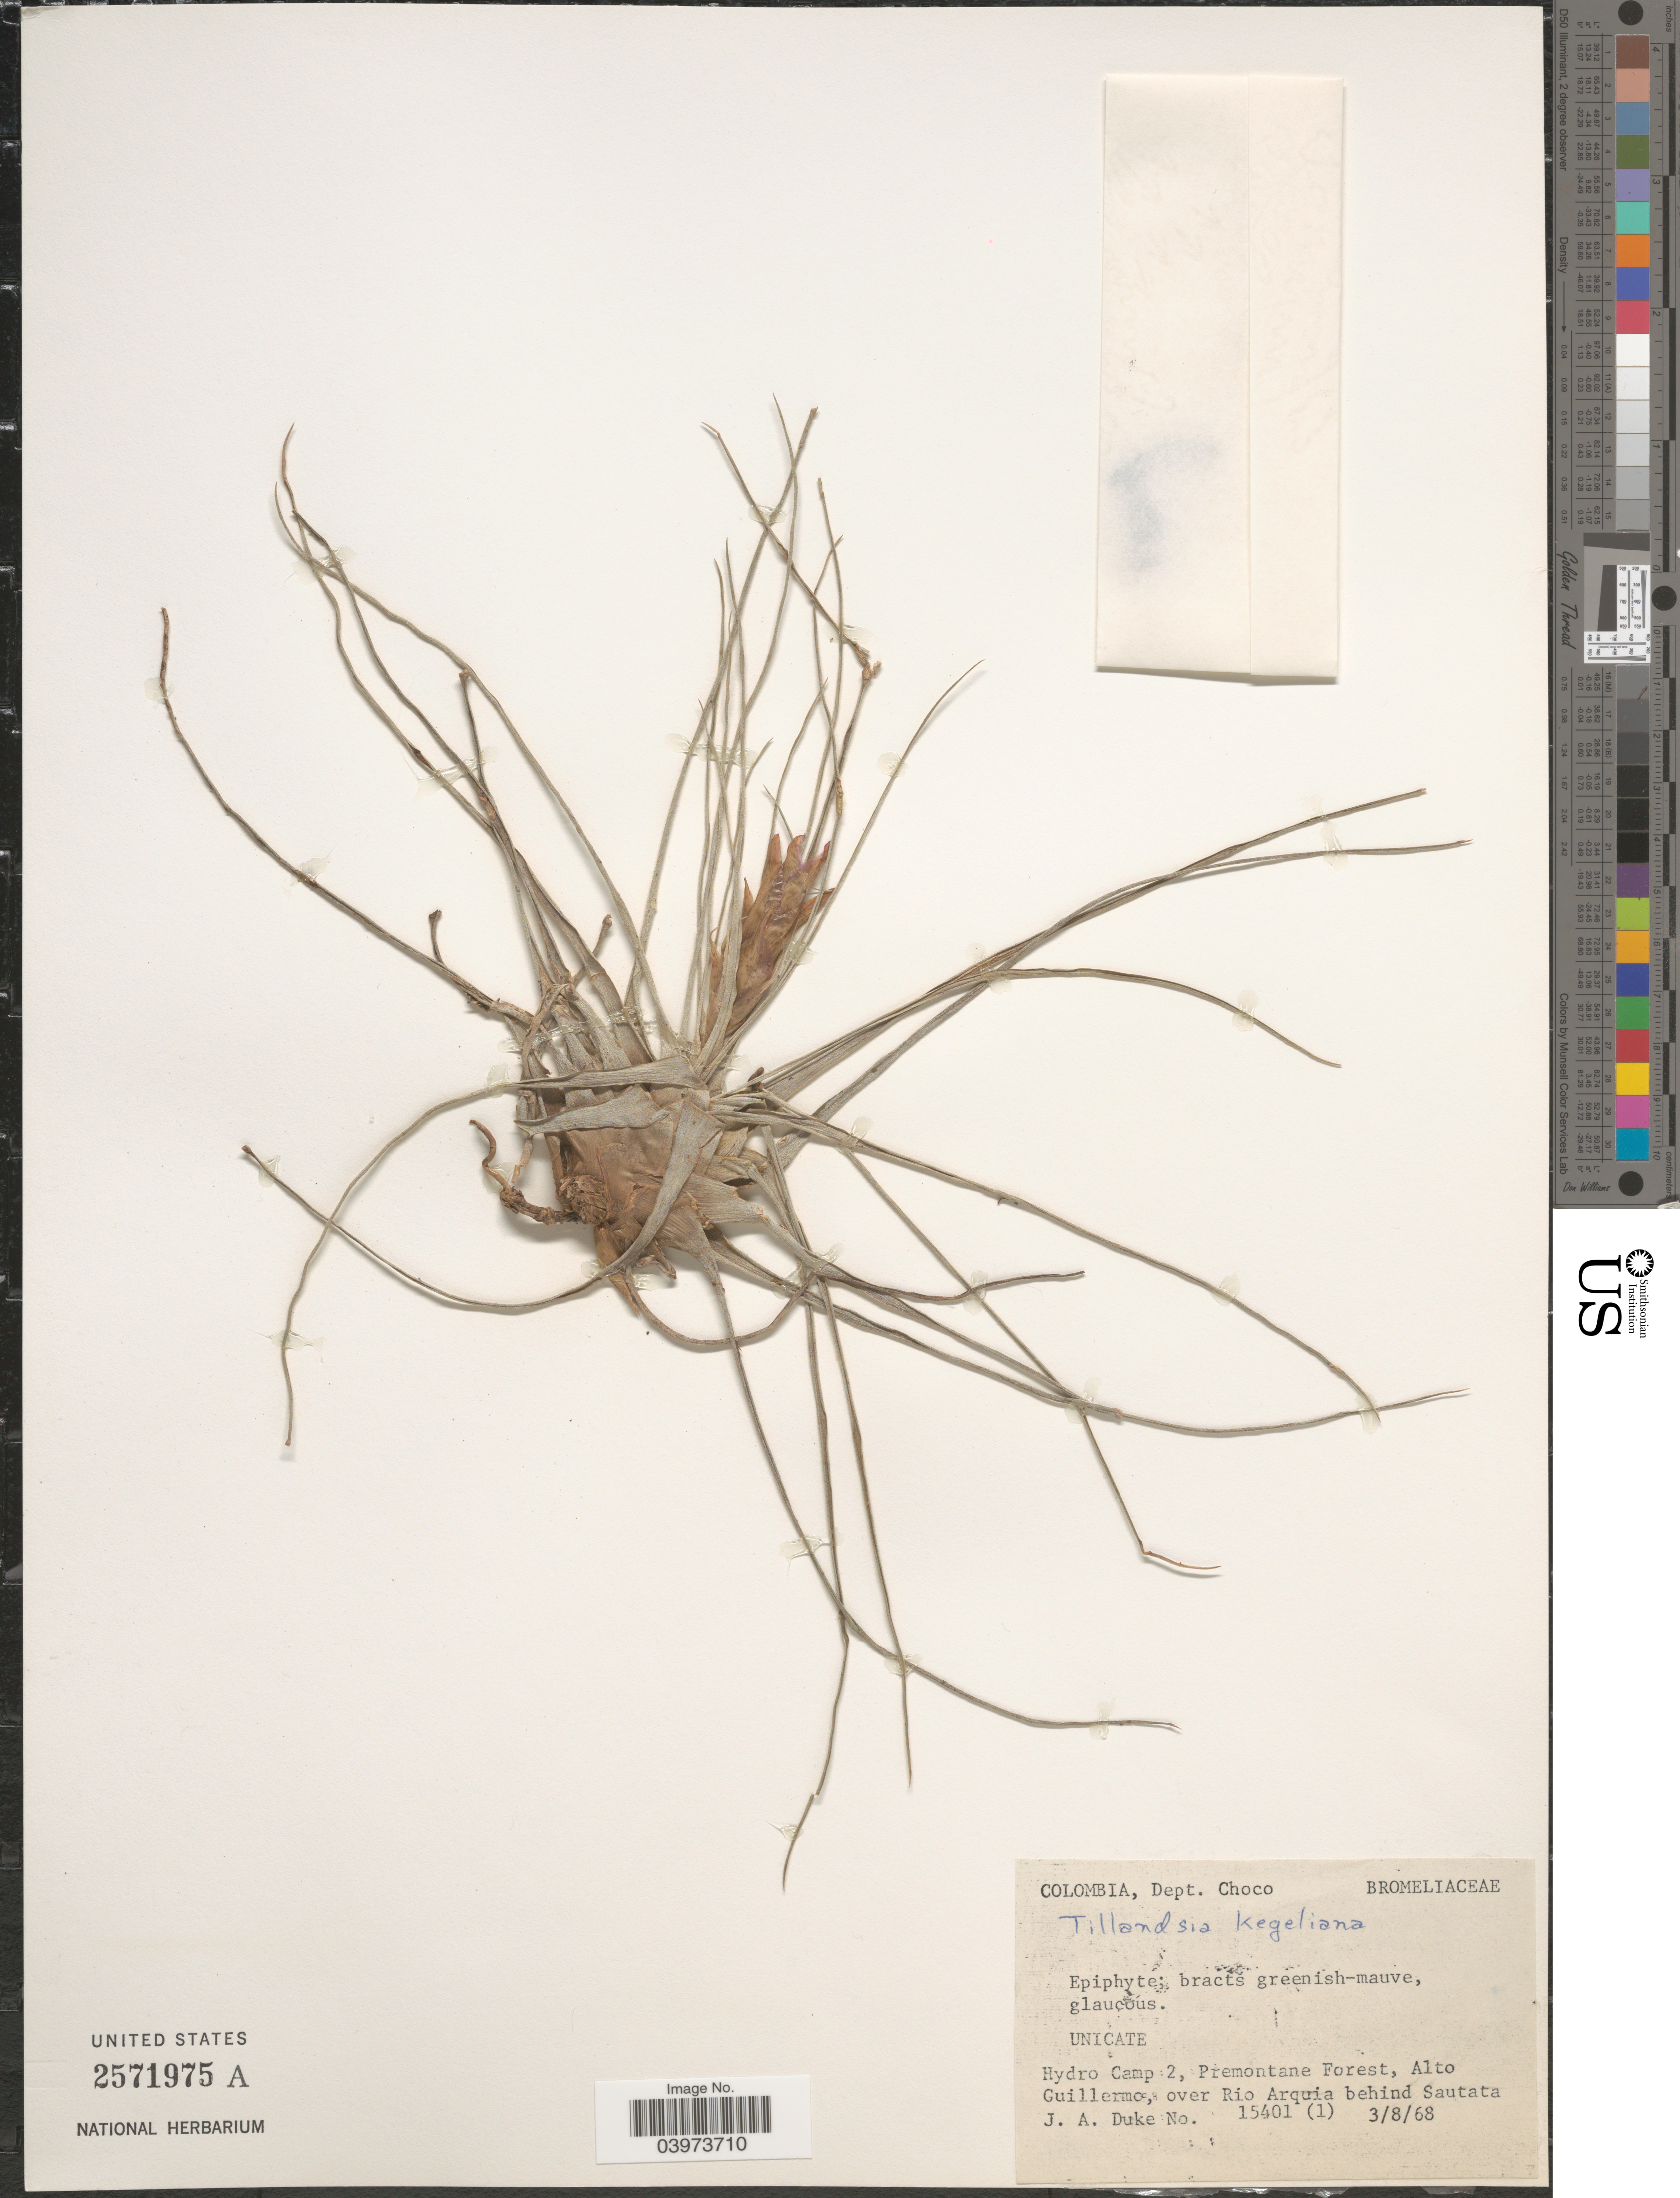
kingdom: Plantae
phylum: Tracheophyta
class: Liliopsida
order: Poales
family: Bromeliaceae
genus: Tillandsia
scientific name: Tillandsia kegeliana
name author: Mez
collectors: J. A. Duke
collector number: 15401(1)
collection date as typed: Transcribed d/m/y: 3/8/68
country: Colombia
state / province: Chocó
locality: Dept. Choco. Hydro Camp 2, Premontane Forest, Alto Guillermo, over Rio Arquia behind Sautata.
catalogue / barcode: US 2571975A